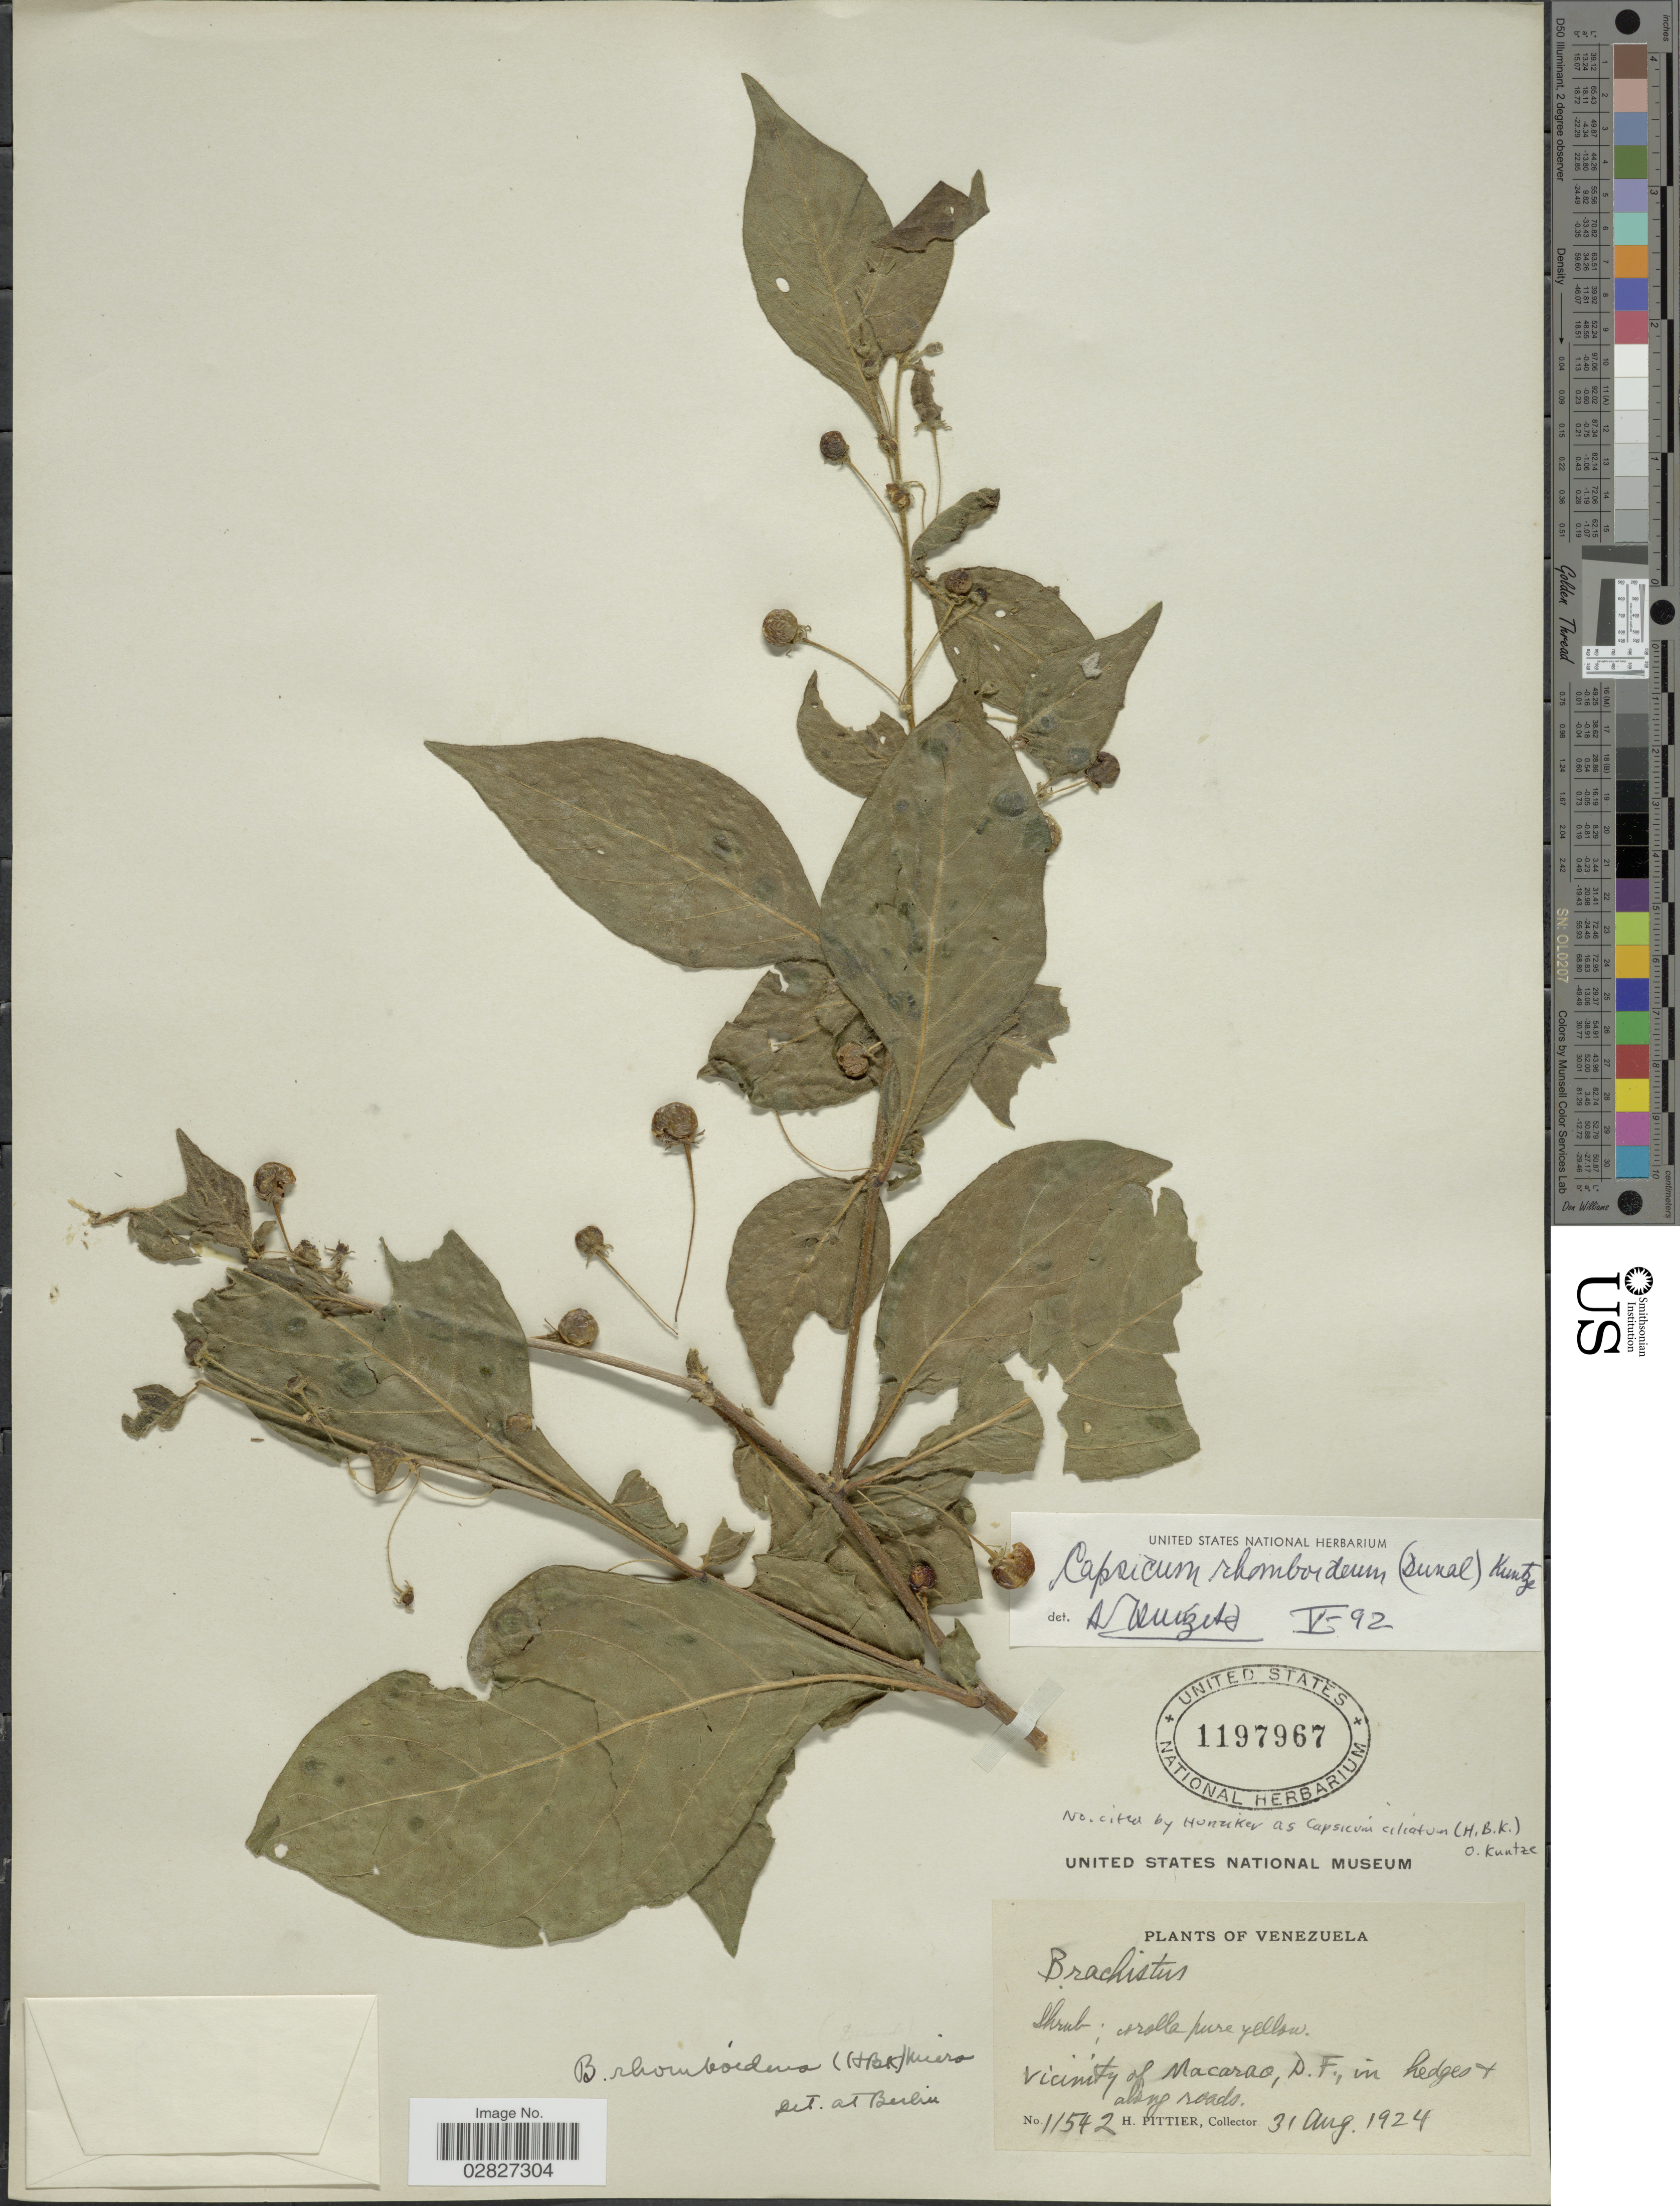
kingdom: Plantae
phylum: Tracheophyta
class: Magnoliopsida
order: Solanales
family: Solanaceae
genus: Capsicum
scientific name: Capsicum rhomboideum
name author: (Humb. & Bonpl. ex Dunal) Kuntze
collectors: H. F. Pittier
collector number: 11542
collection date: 1924-08-31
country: Venezuela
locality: Vicinity of Macarao, D.F., in hedges & along roads.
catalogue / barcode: US 1197967